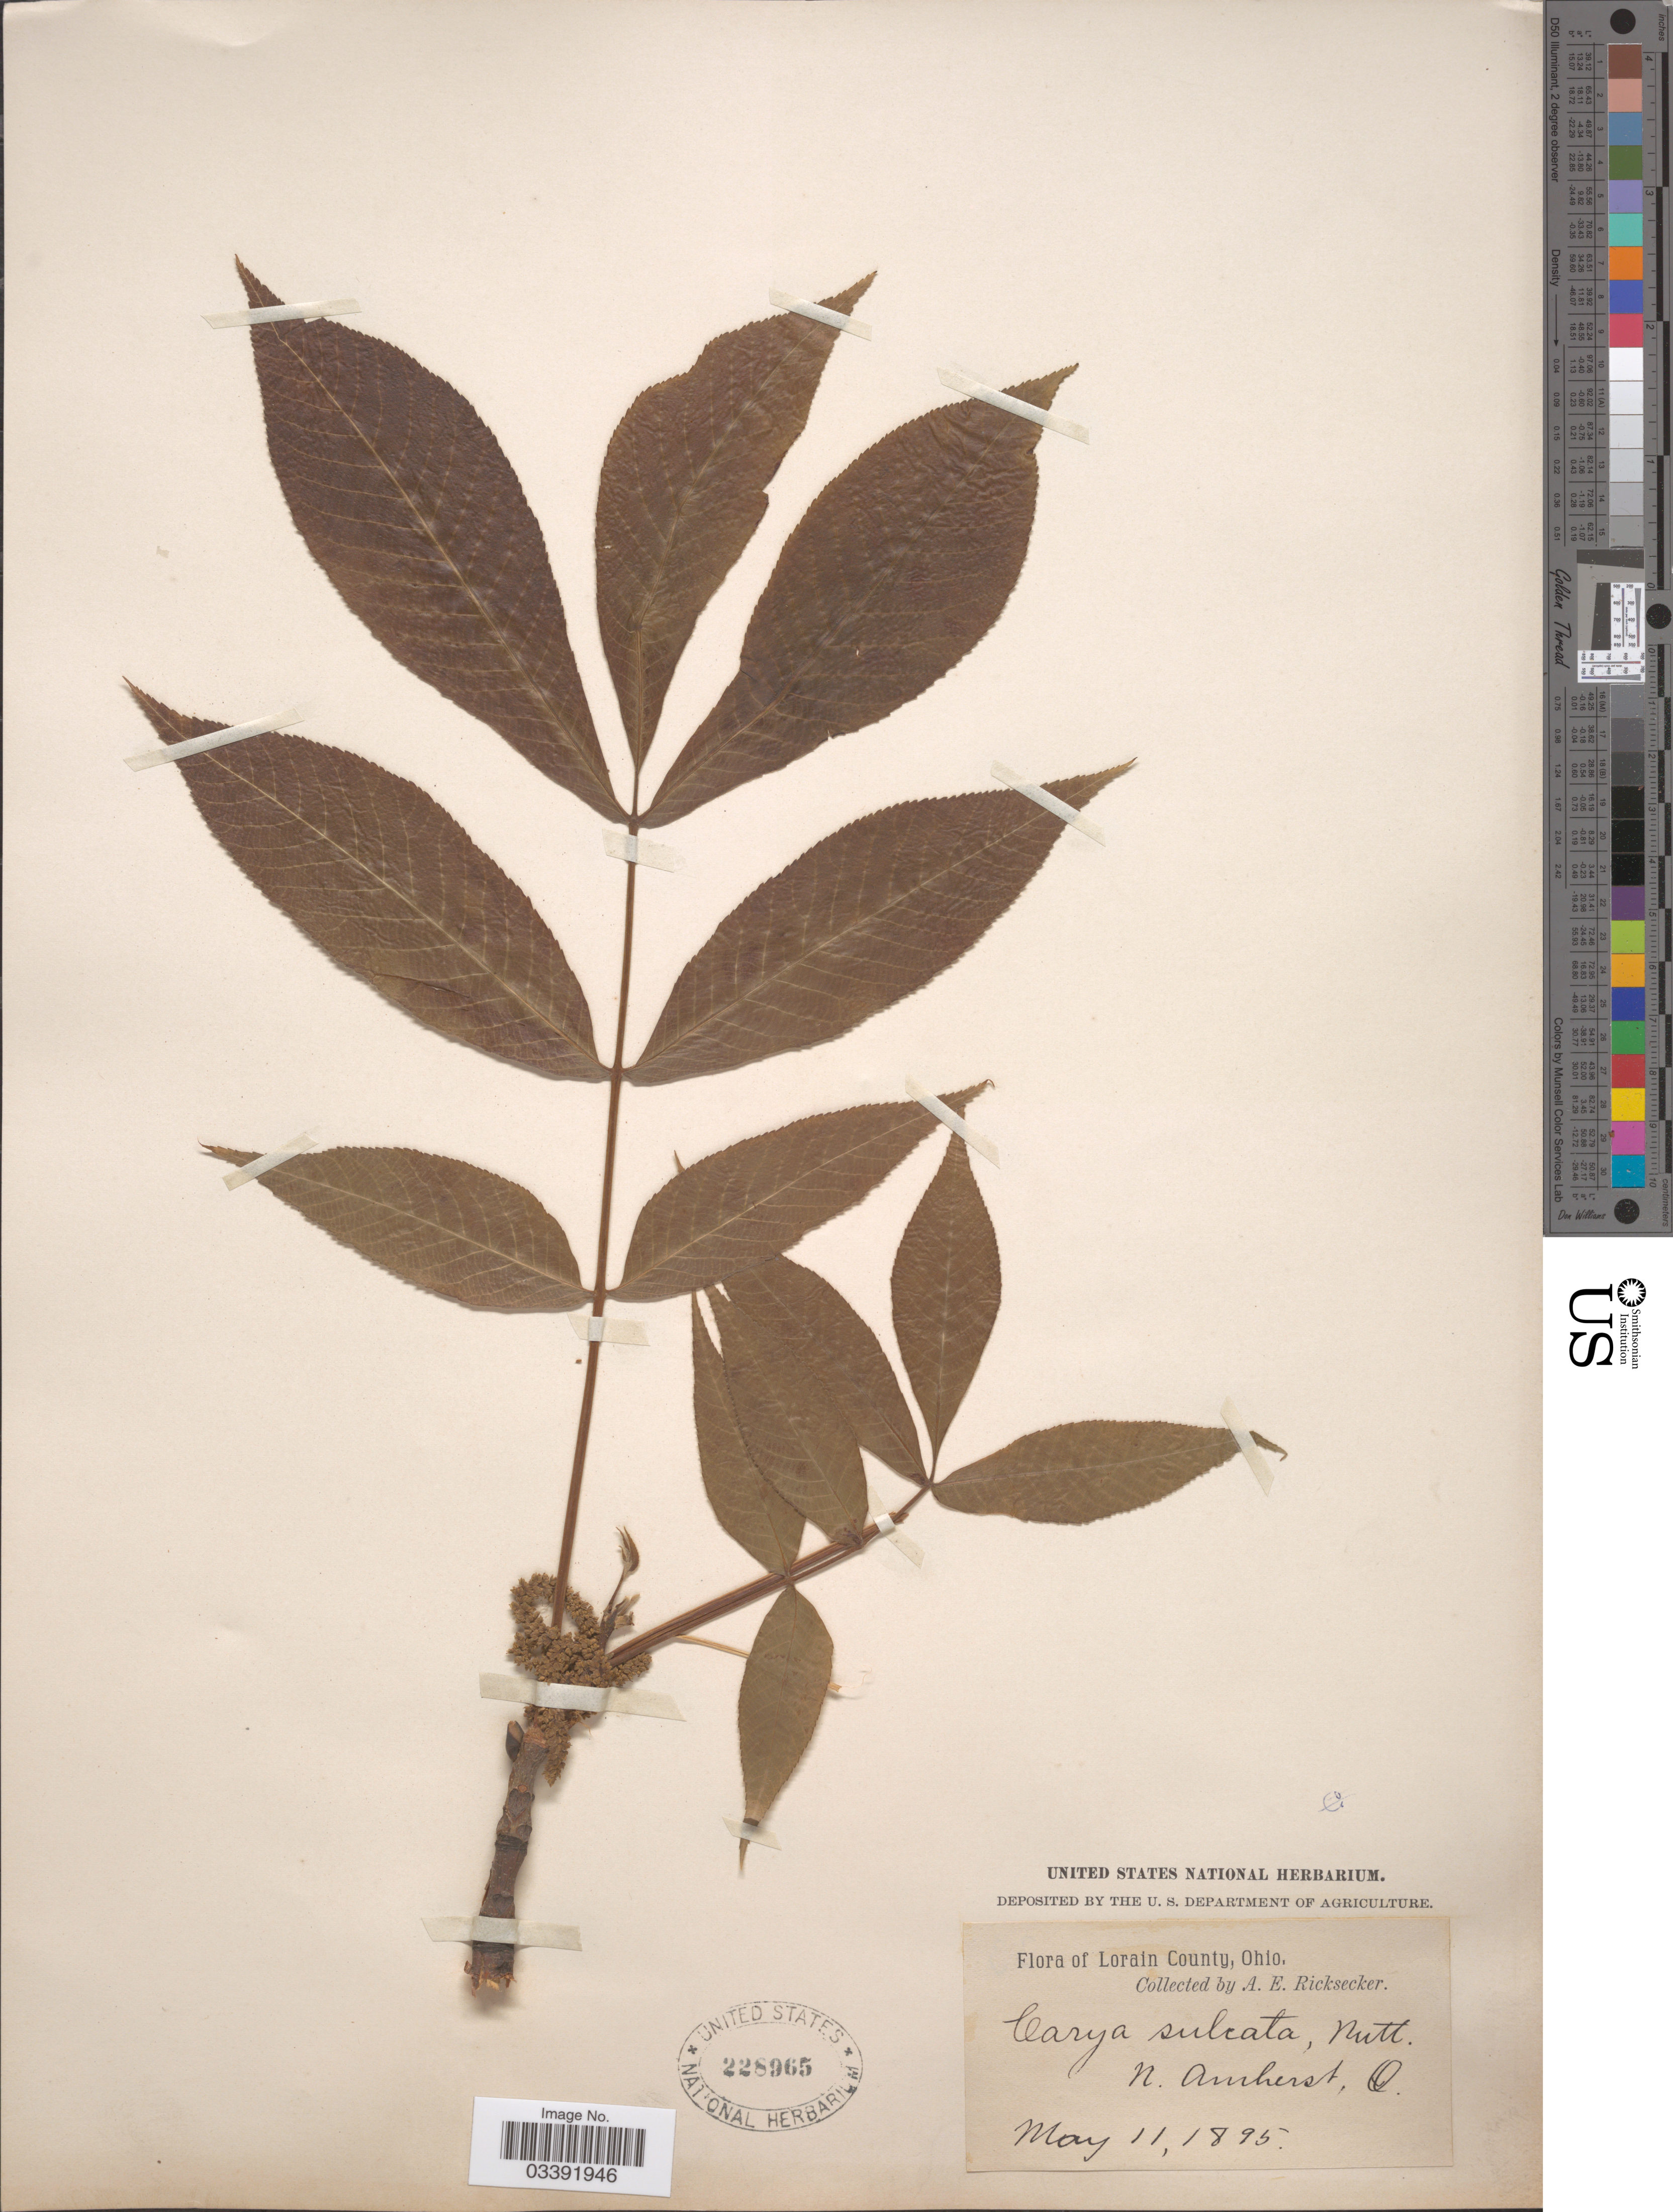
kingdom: Plantae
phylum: Tracheophyta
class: Magnoliopsida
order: Fagales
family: Juglandaceae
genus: Carya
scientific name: Carya laciniosa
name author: (F. Michx.) G. Don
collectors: A. E. Ricksecker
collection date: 1895-05-11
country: United States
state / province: Ohio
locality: Lorain County. N Amherst.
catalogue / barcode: US 228965